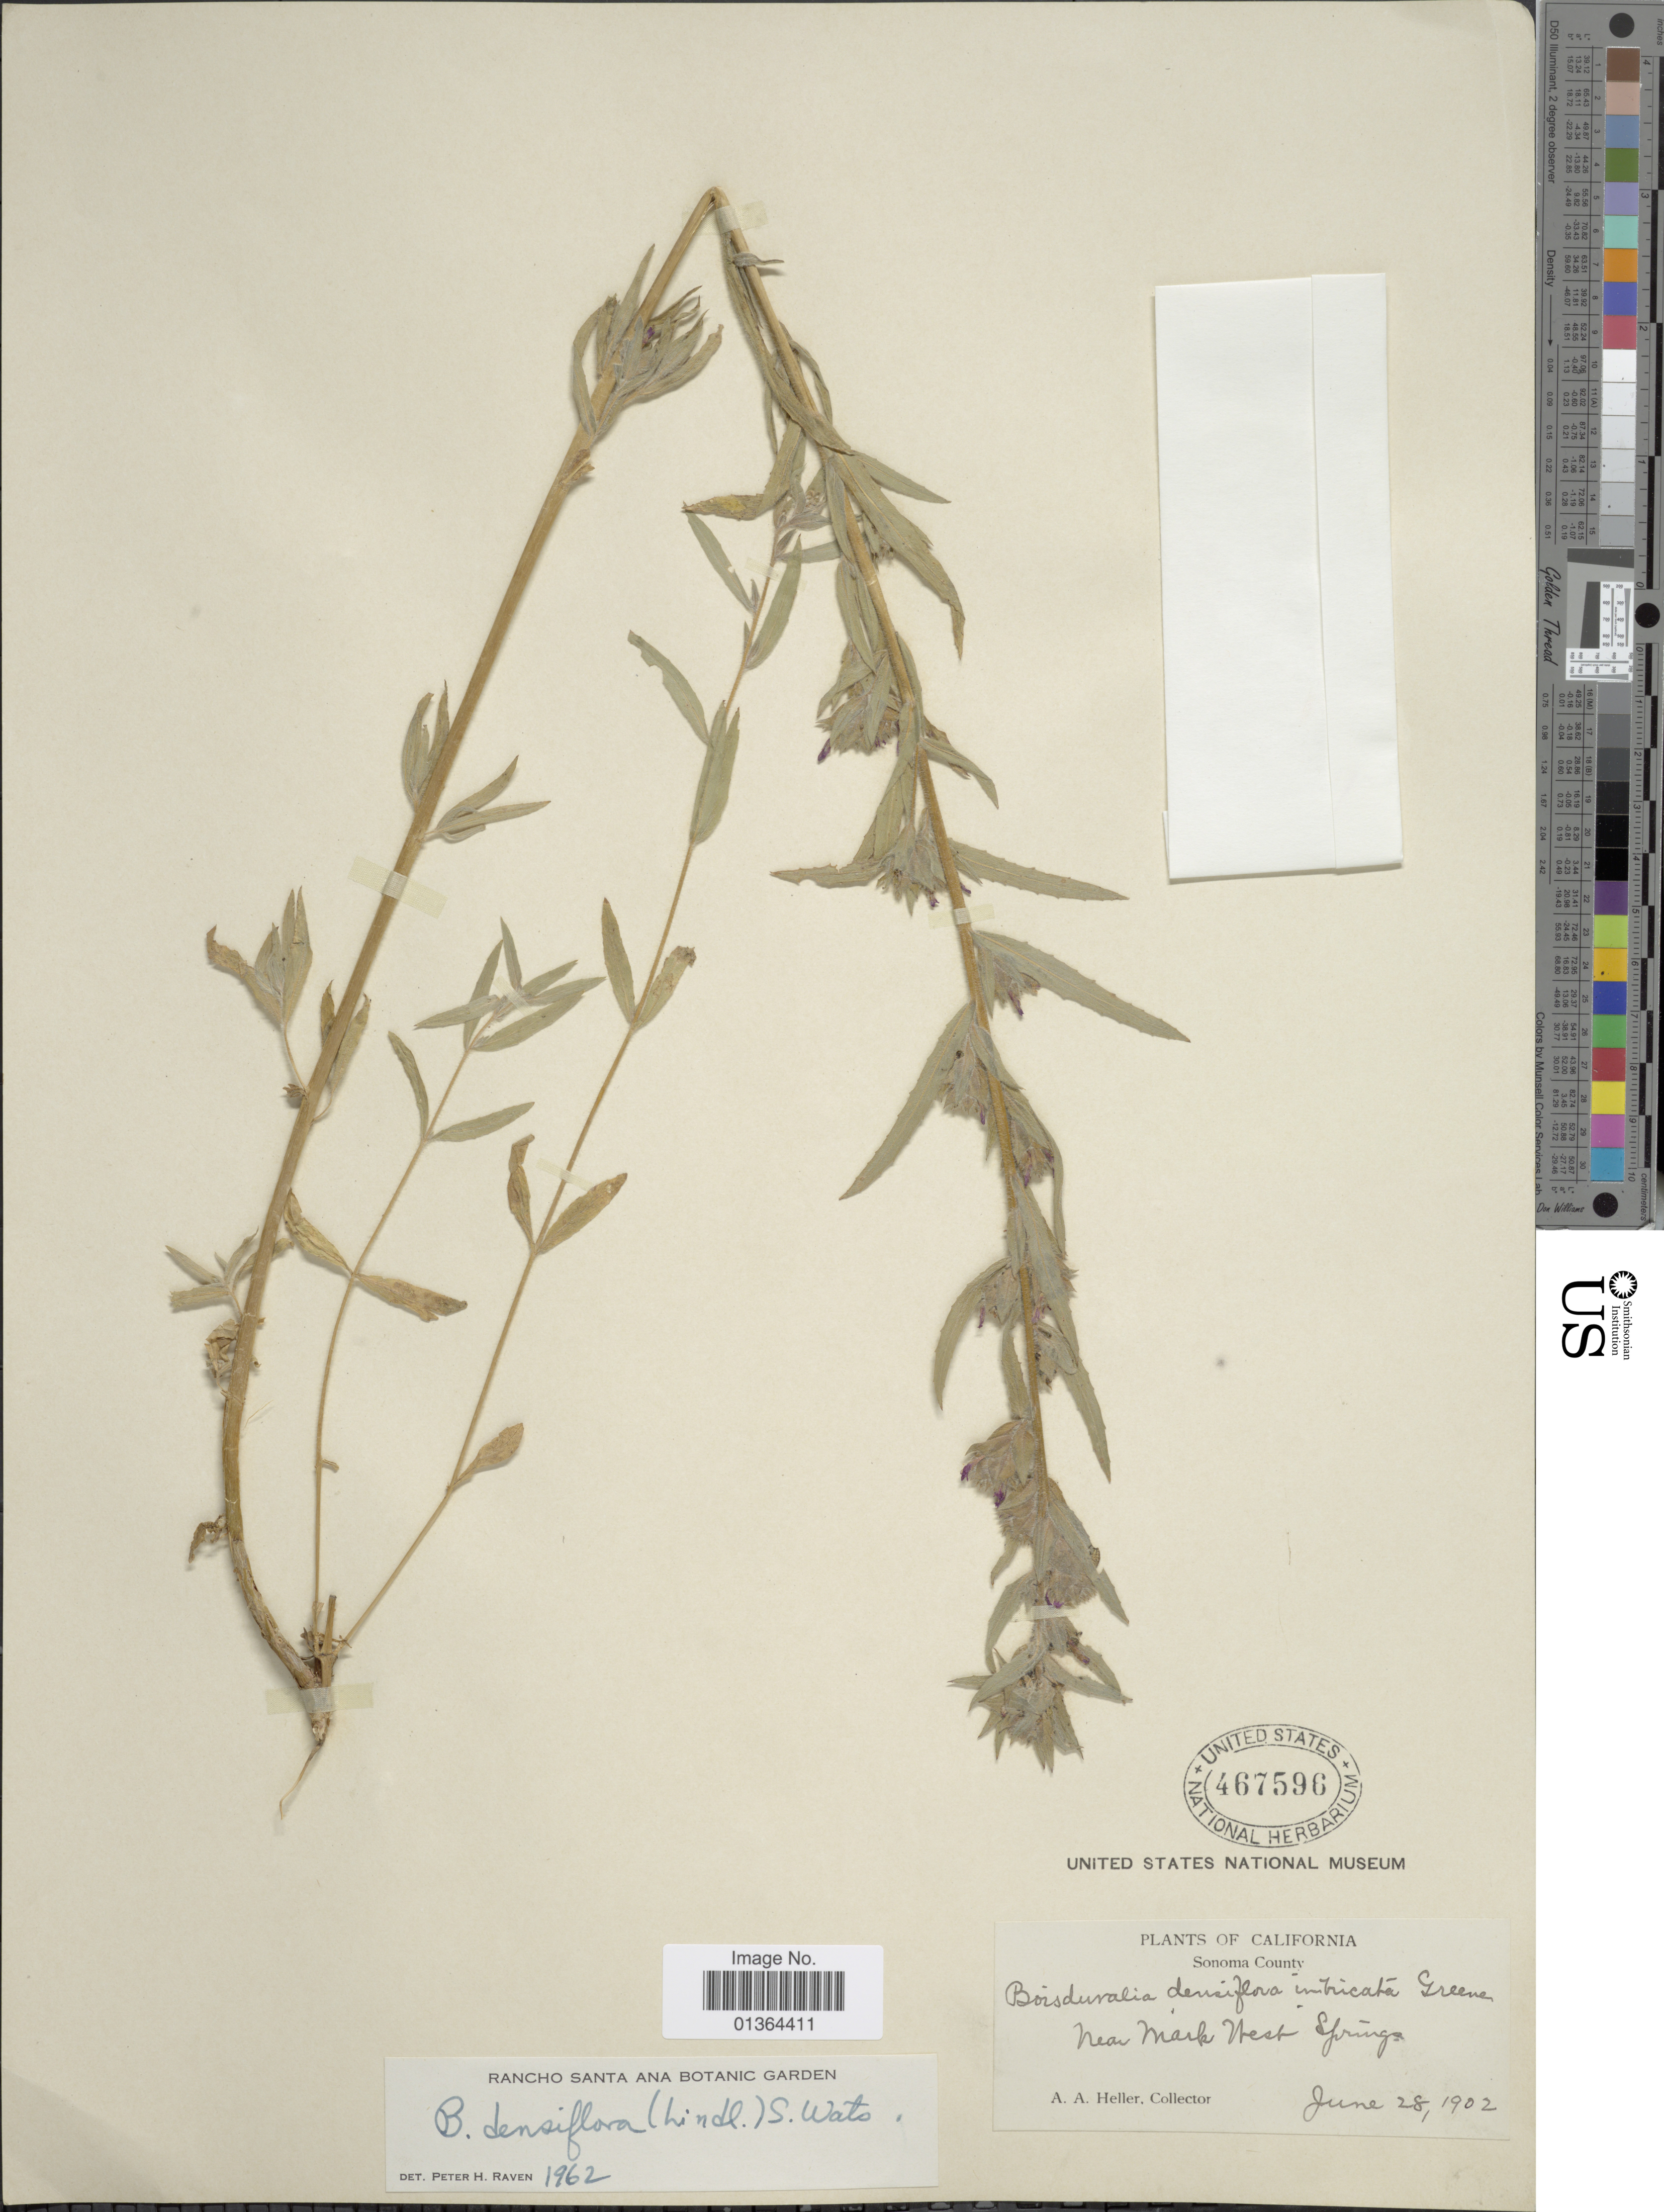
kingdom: Plantae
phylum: Tracheophyta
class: Magnoliopsida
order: Myrtales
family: Onagraceae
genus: Epilobium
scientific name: Epilobium densiflorum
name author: (Lindl.) Hoch & P.H. Raven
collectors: A. A. Heller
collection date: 1902-06-28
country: United States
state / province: California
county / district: Sonoma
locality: Sonoma County, near Mark West Springs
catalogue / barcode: US 467596